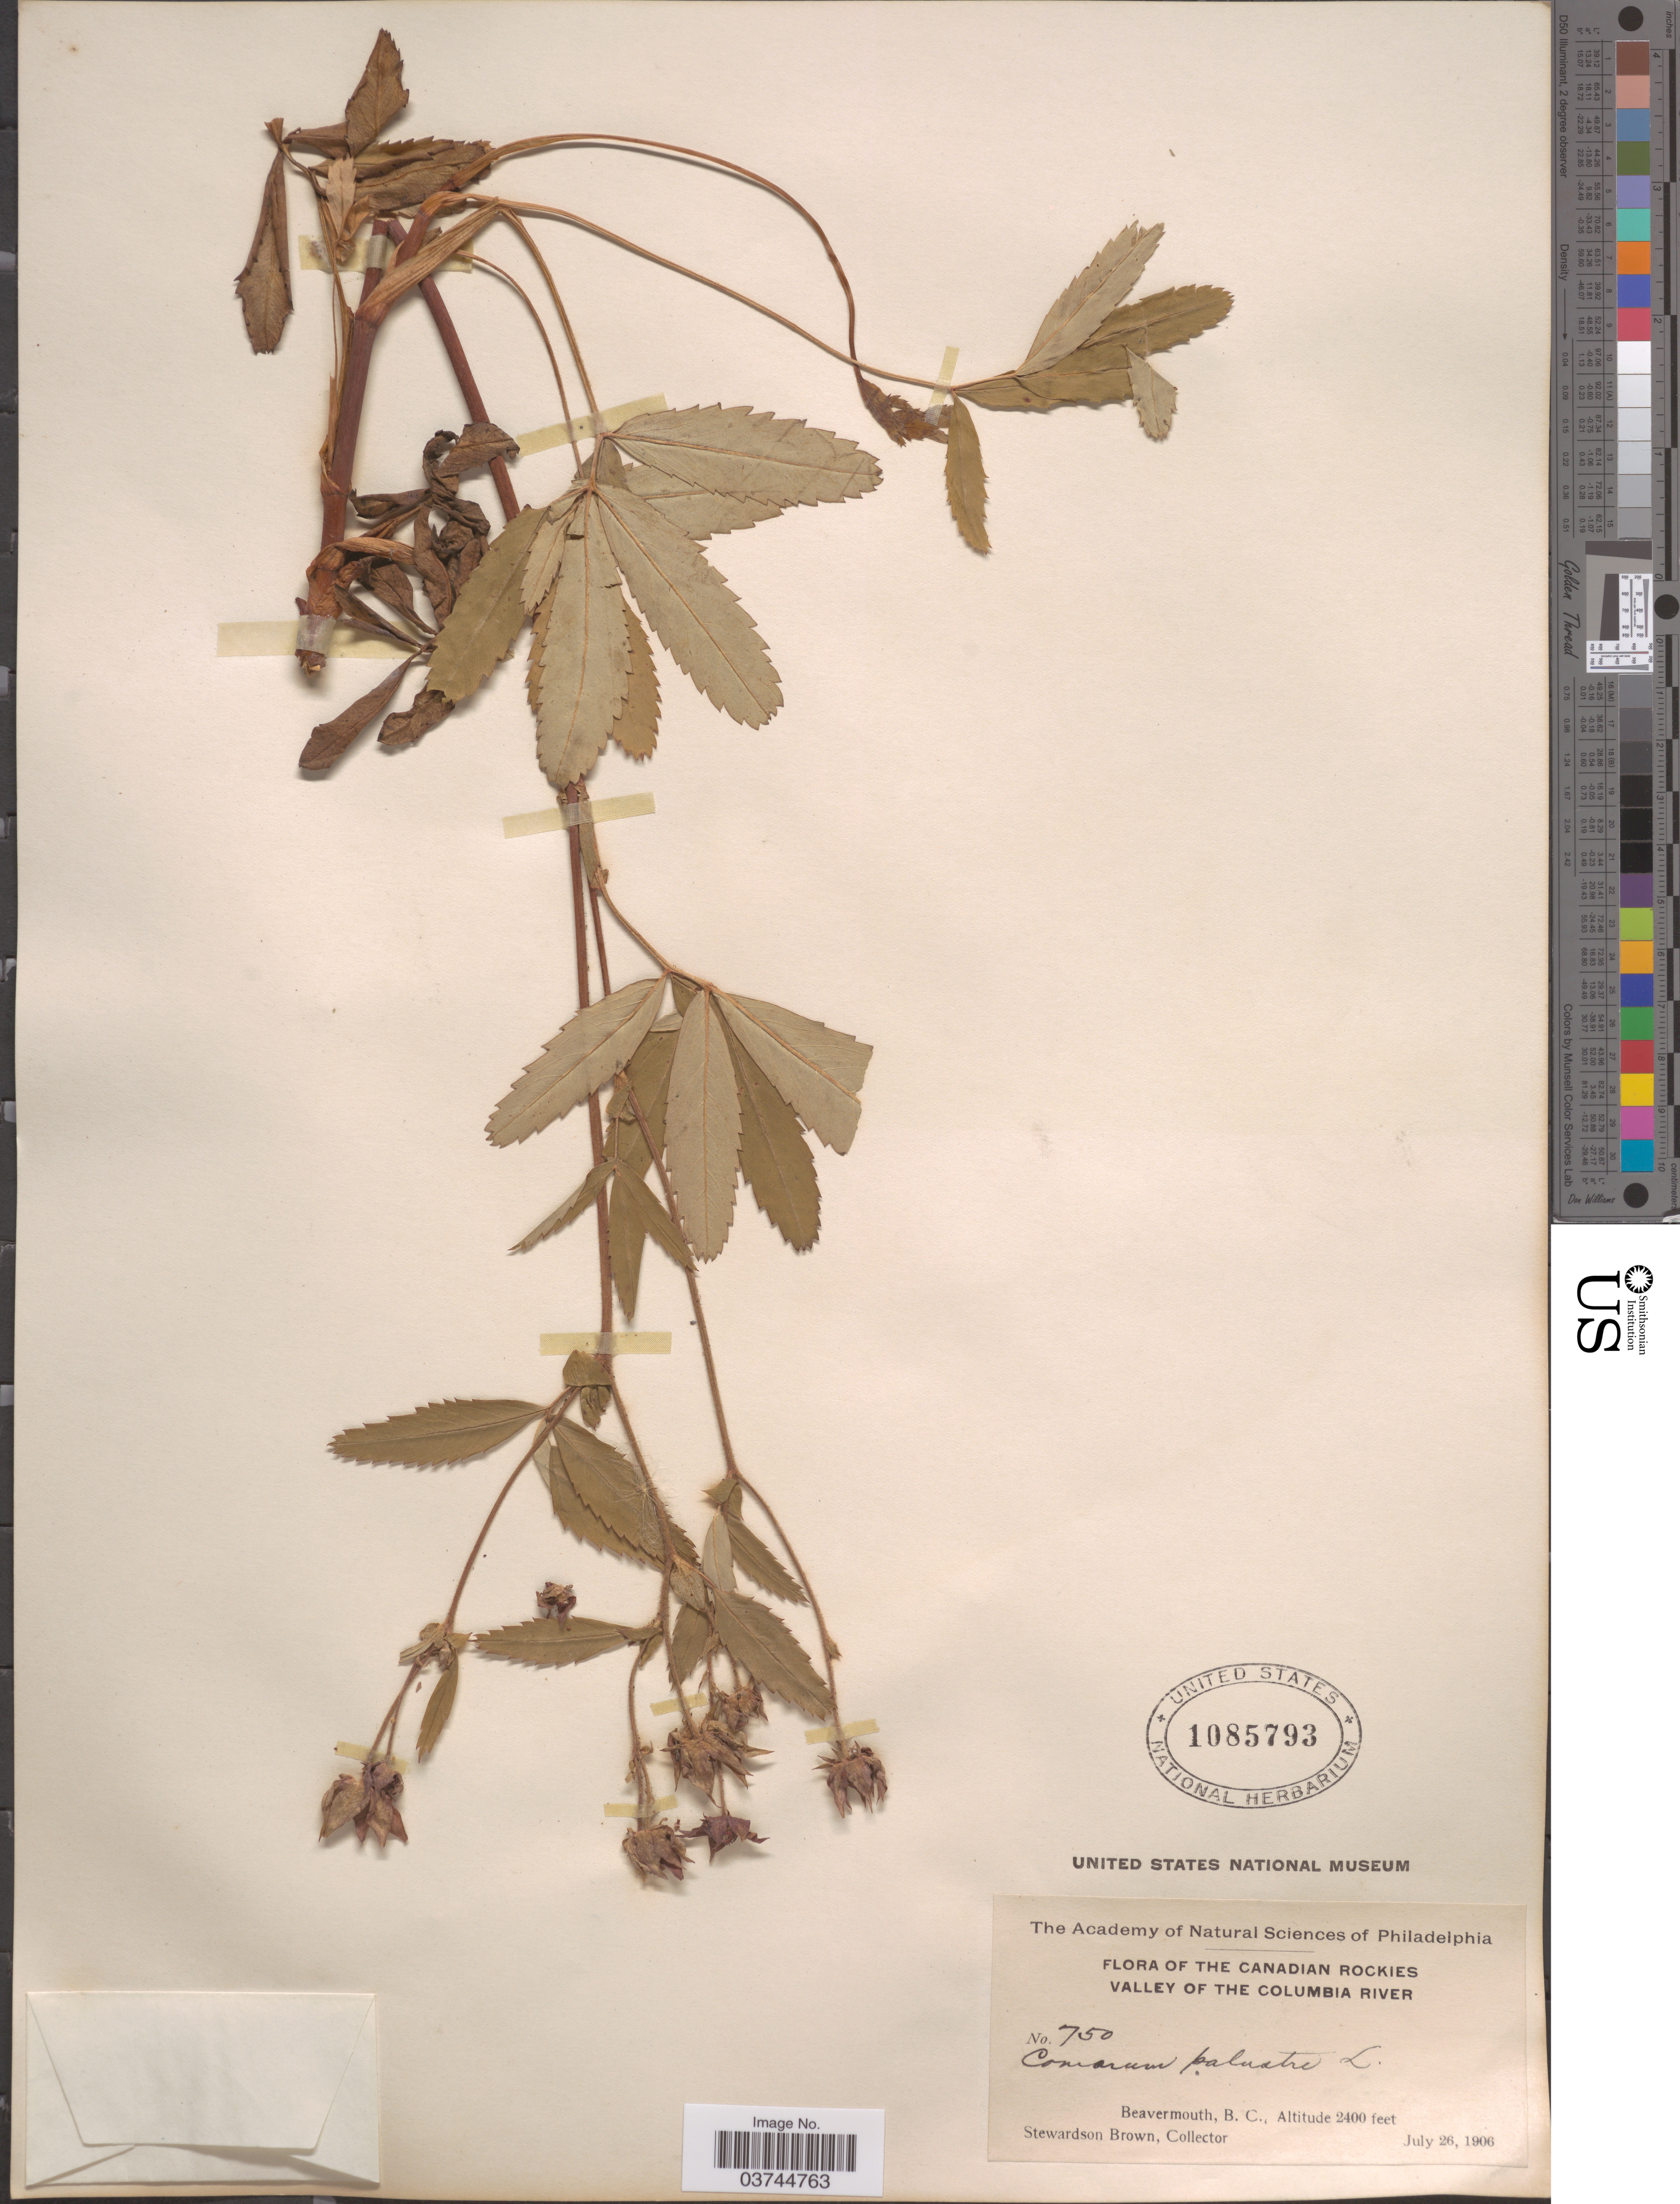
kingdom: Plantae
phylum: Tracheophyta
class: Magnoliopsida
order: Rosales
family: Rosaceae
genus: Comarum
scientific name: Comarum palustre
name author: L.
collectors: S. Brown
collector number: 750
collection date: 1906-07-26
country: Canada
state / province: British Columbia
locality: Canadian Rockies. Valley of the Columbia River. Beavermouth.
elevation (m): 732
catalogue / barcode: US 1085793